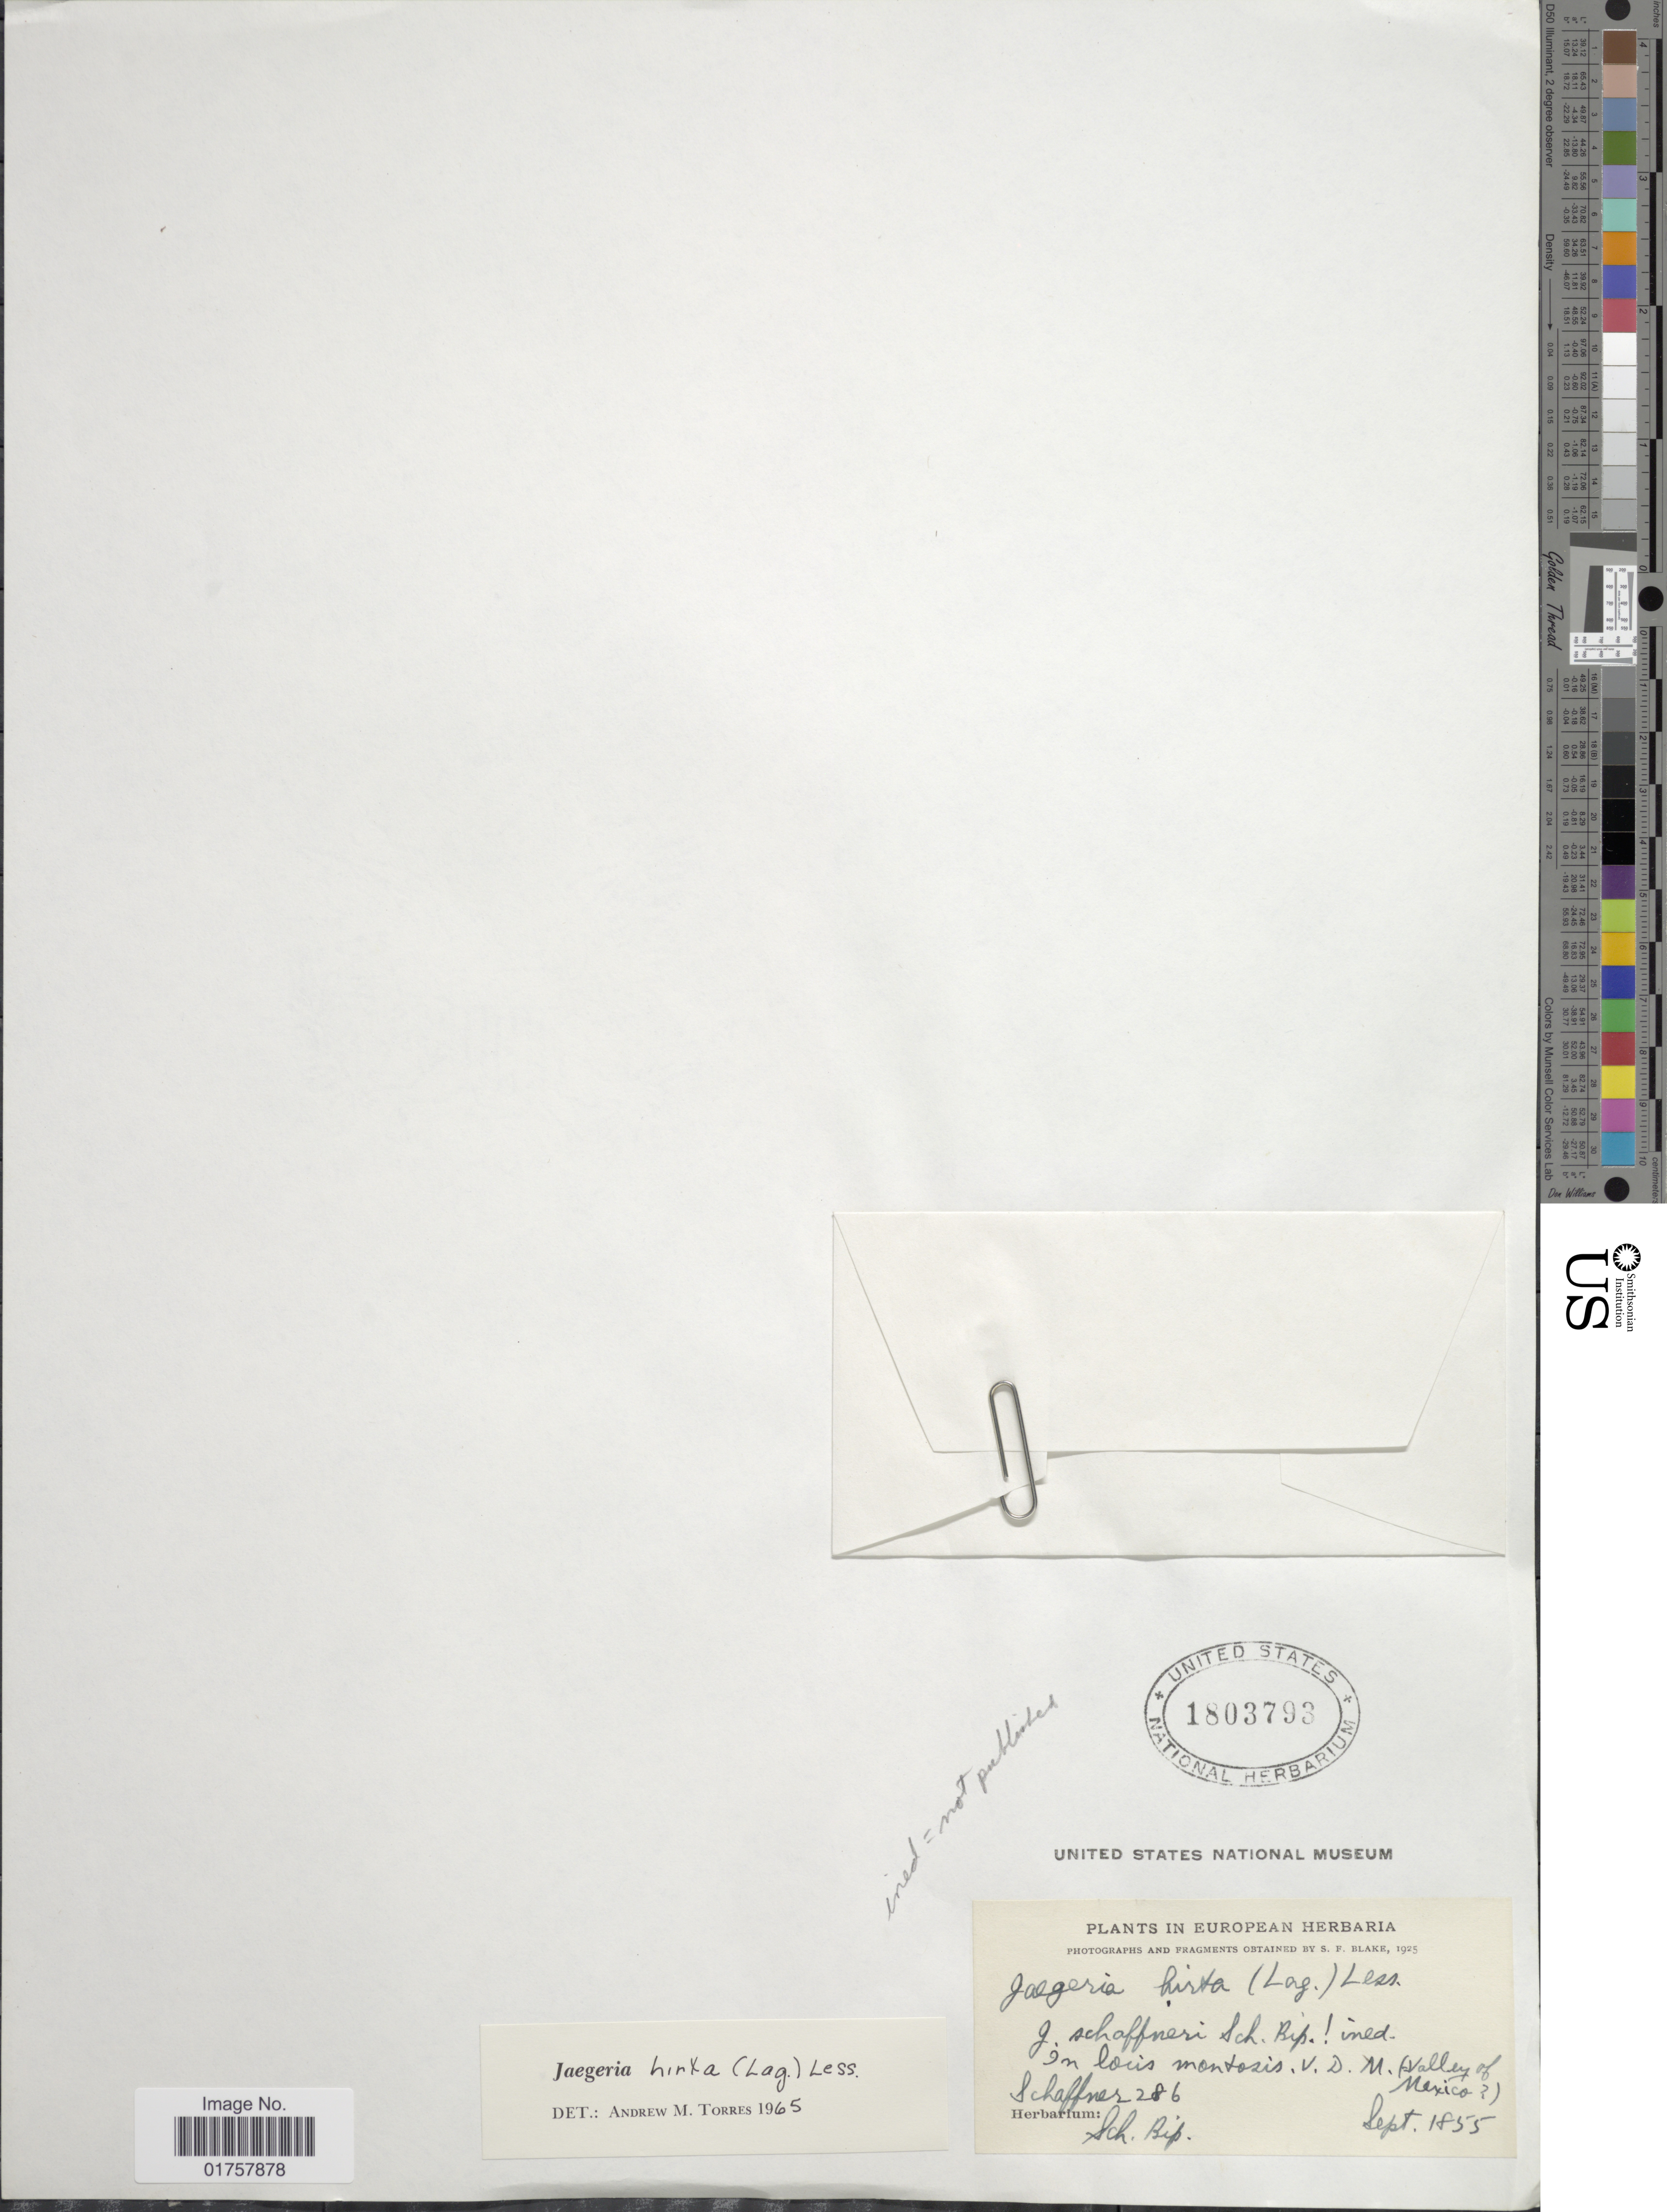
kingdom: Plantae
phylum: Tracheophyta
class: Magnoliopsida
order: Asterales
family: Asteraceae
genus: Jaegeria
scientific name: Jaegeria hirta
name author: (Lag.) Less.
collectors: -. Schaffner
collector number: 286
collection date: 1855-09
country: Mexico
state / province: México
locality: In locis montosis V.D.M. (Valley of Mexico)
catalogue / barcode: US 1803793